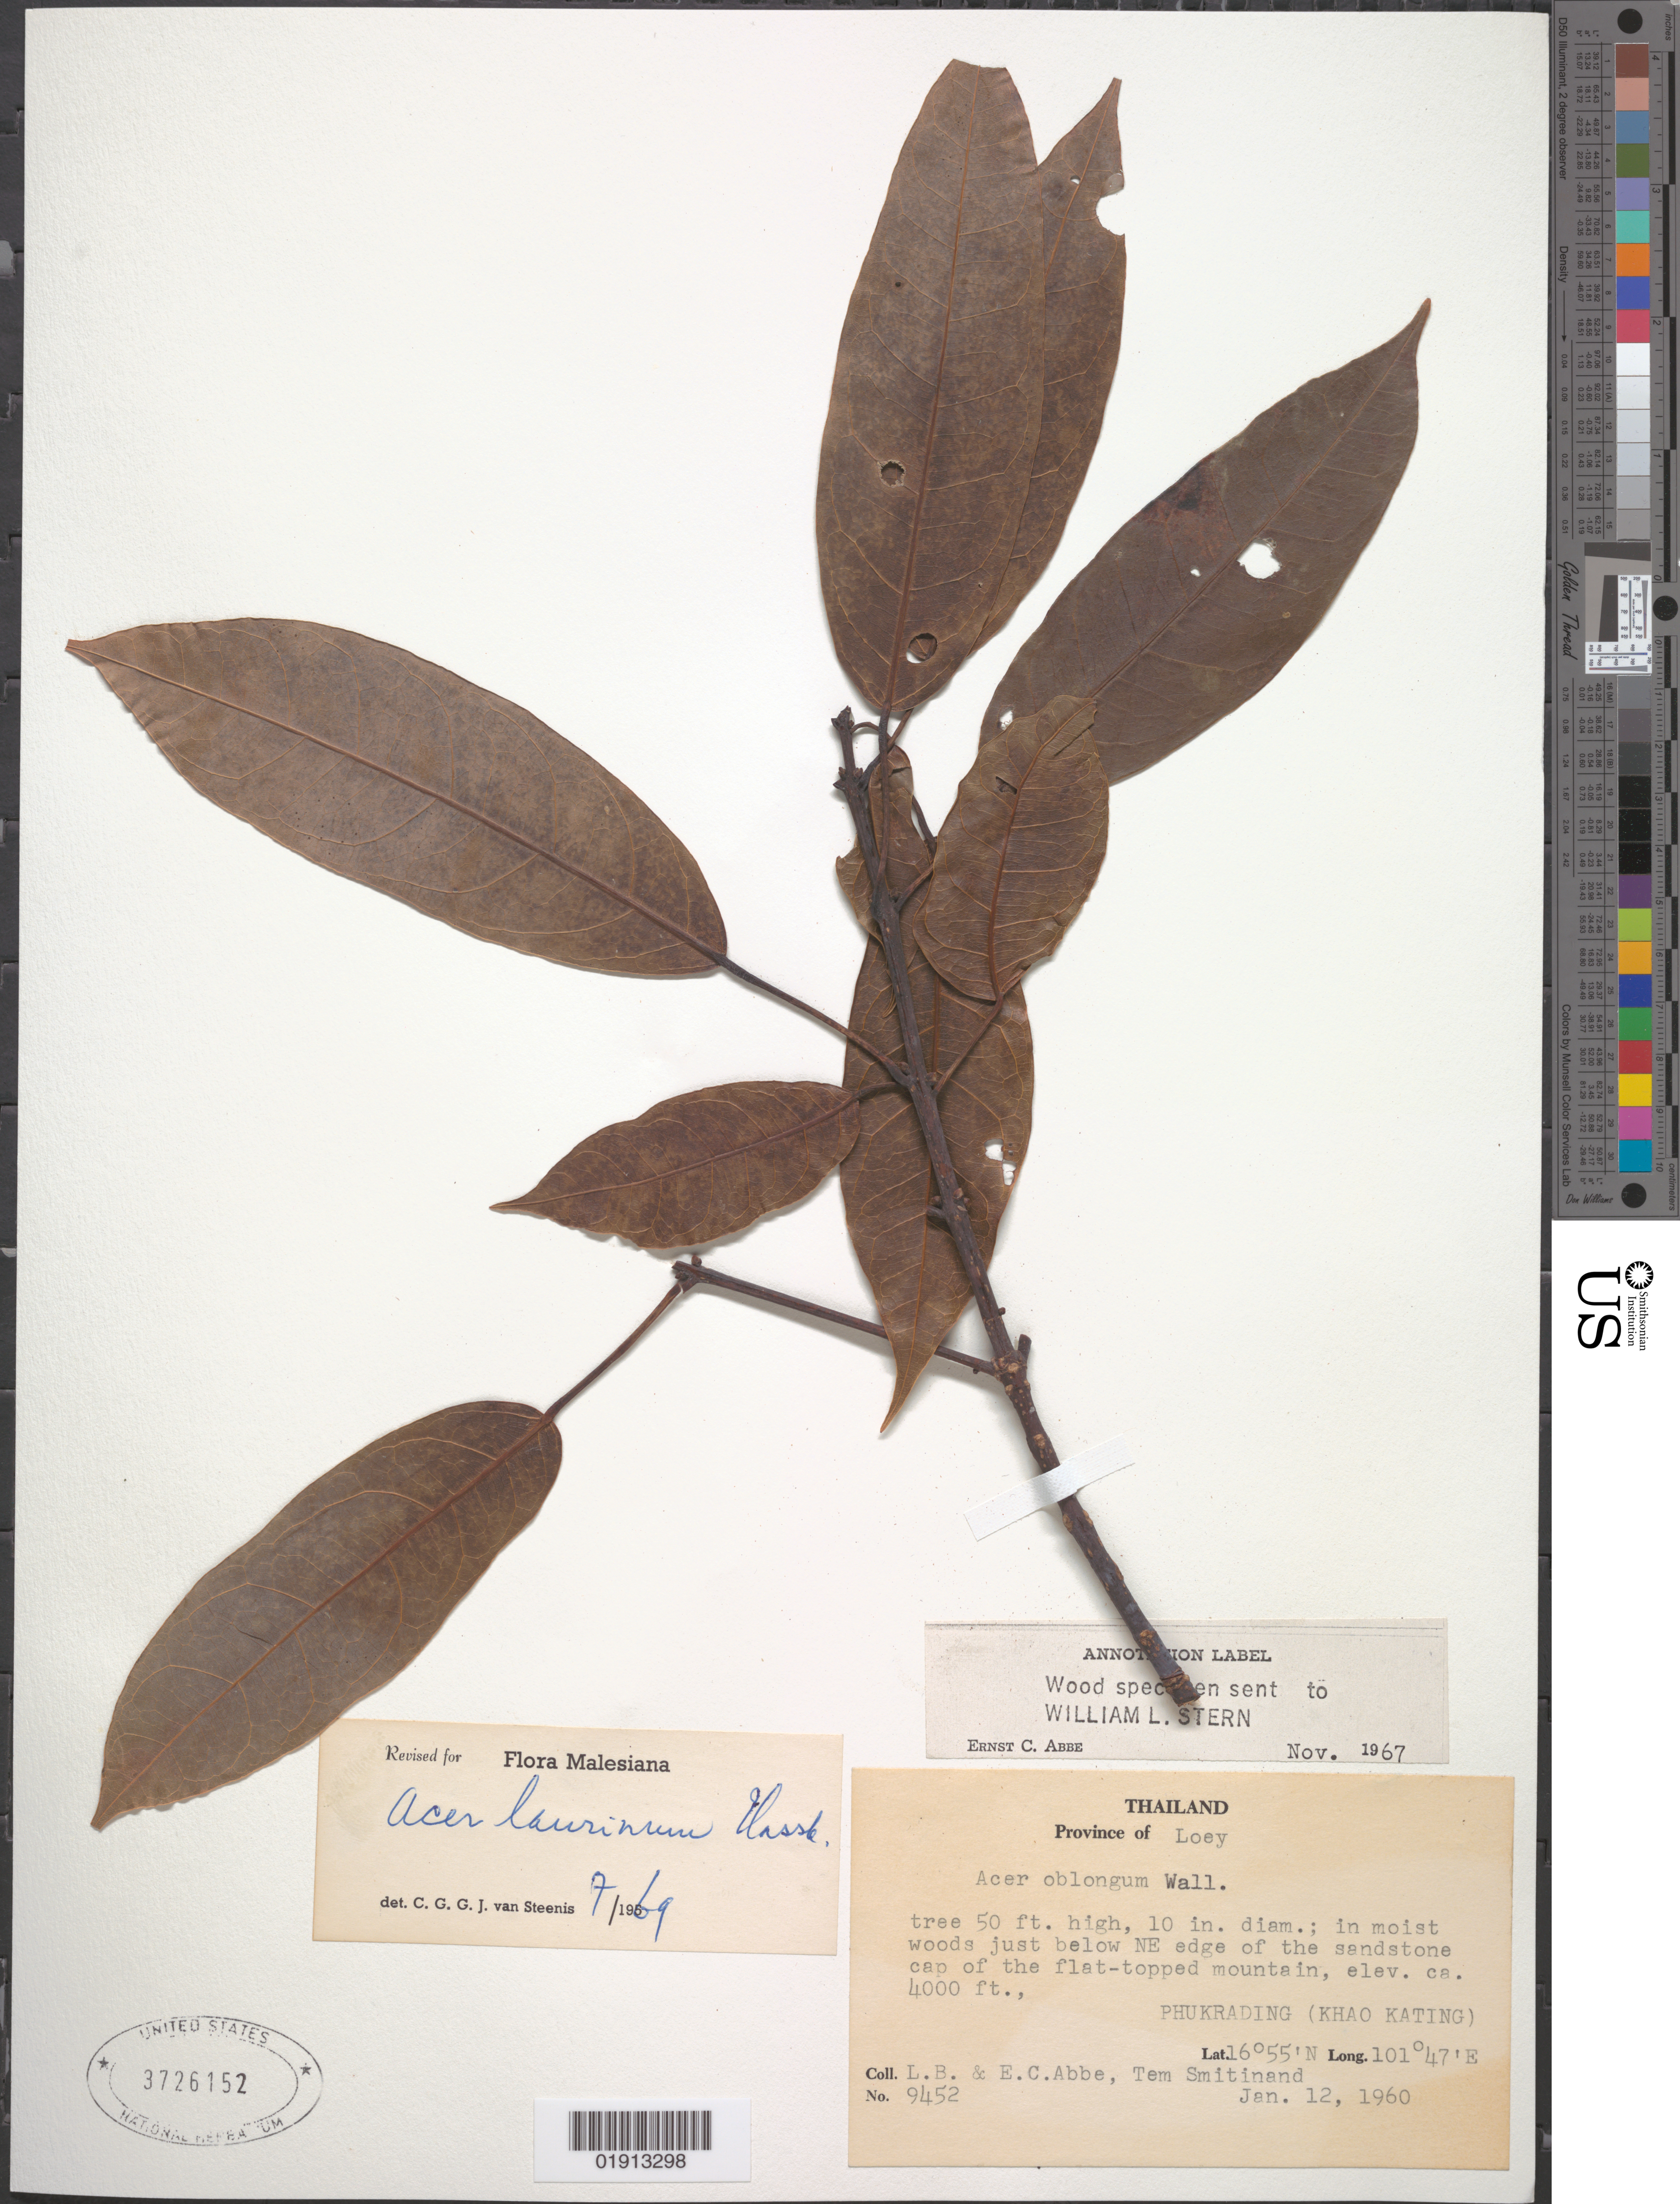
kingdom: Plantae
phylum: Tracheophyta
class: Magnoliopsida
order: Sapindales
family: Sapindaceae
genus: Acer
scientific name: Acer laurinum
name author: Hassk.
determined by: Steenis, C. G. G. J. van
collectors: L. B. Abbe, E. C. Abbe & T. Smitinand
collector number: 9452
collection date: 1960-01-12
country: Thailand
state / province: Loei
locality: Phukrading (Khao Kating), just below NE edge of the sandstone cap of the flat-topped mountain.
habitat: In moist woods.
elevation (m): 1219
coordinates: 16 55 N, 101 47 E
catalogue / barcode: US 3726152